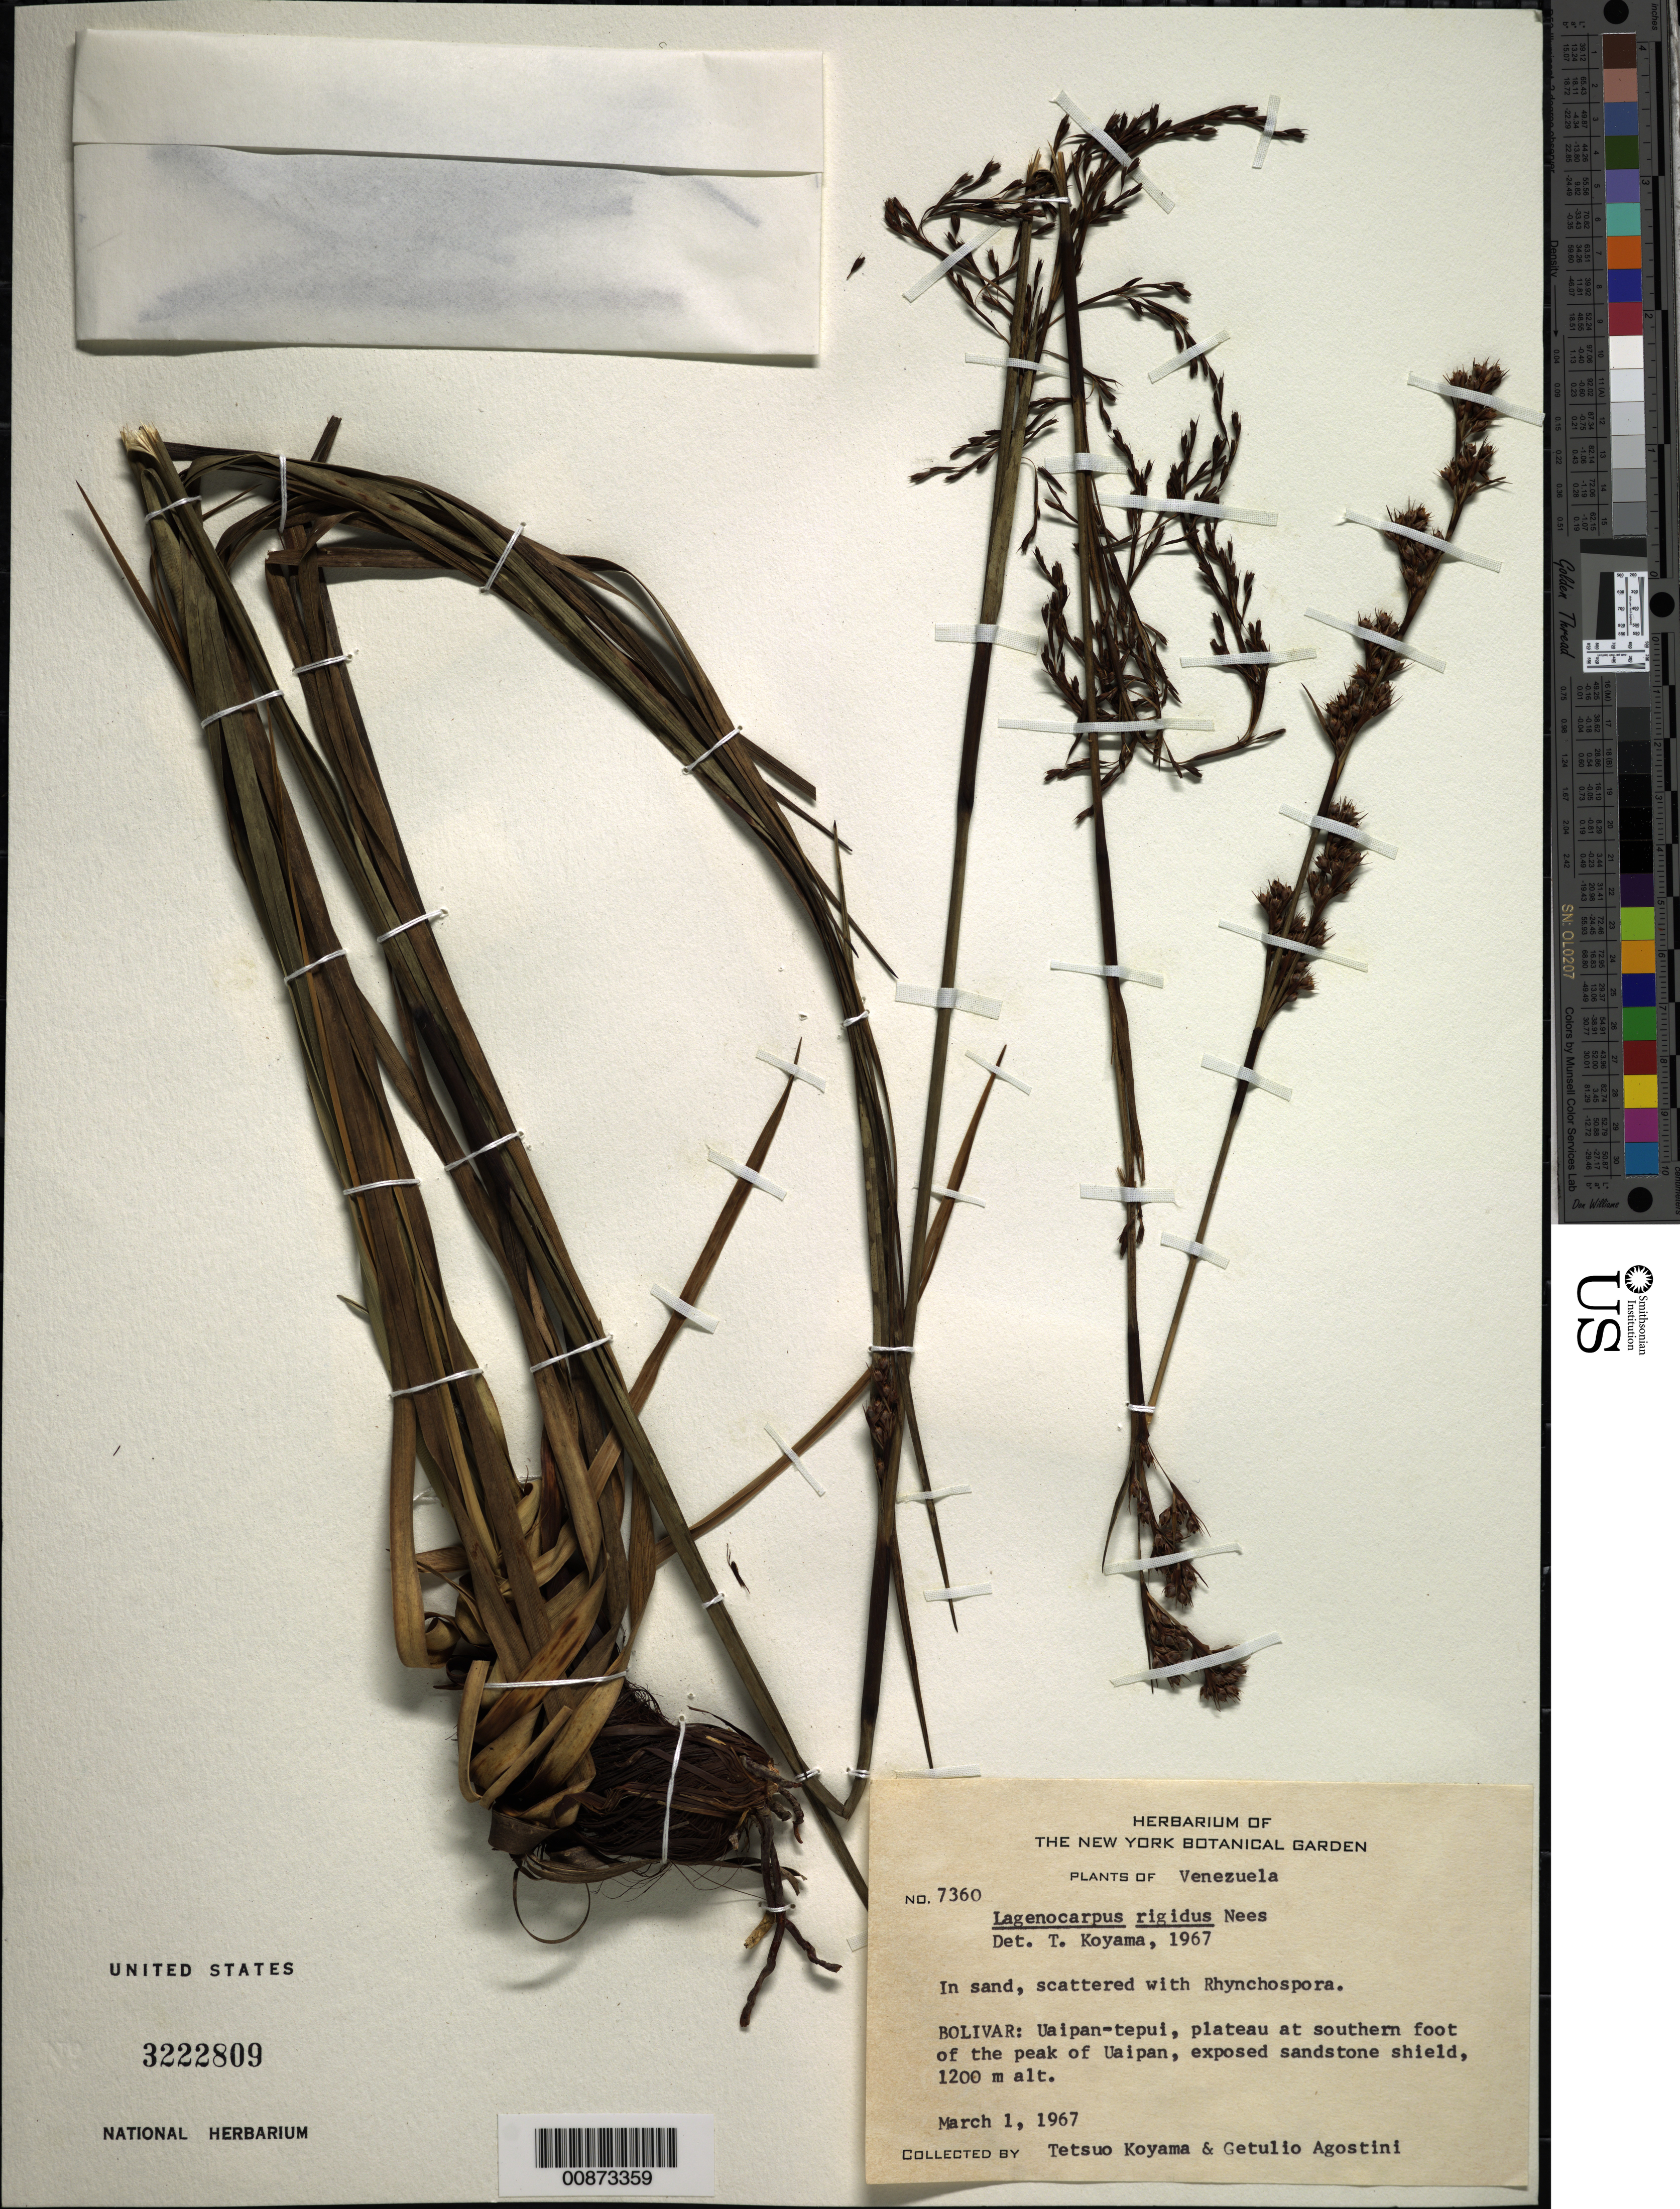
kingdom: Plantae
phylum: Tracheophyta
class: Liliopsida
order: Poales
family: Cyperaceae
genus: Lagenocarpus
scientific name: Lagenocarpus rigidus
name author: (Kunth) Nees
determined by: Koyama, Tetsuo M.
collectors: T. Koyama & G. Agostini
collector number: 7360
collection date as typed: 1-Mar-67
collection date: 1967-03-01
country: Venezuela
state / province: Bolívar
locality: Uaipan-tepuí, plateau al SE foot of the peaks of Uaipan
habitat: Exposed sandstone shield, in sand, scattered with Rhynchospora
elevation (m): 1200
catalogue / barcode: US 3222809